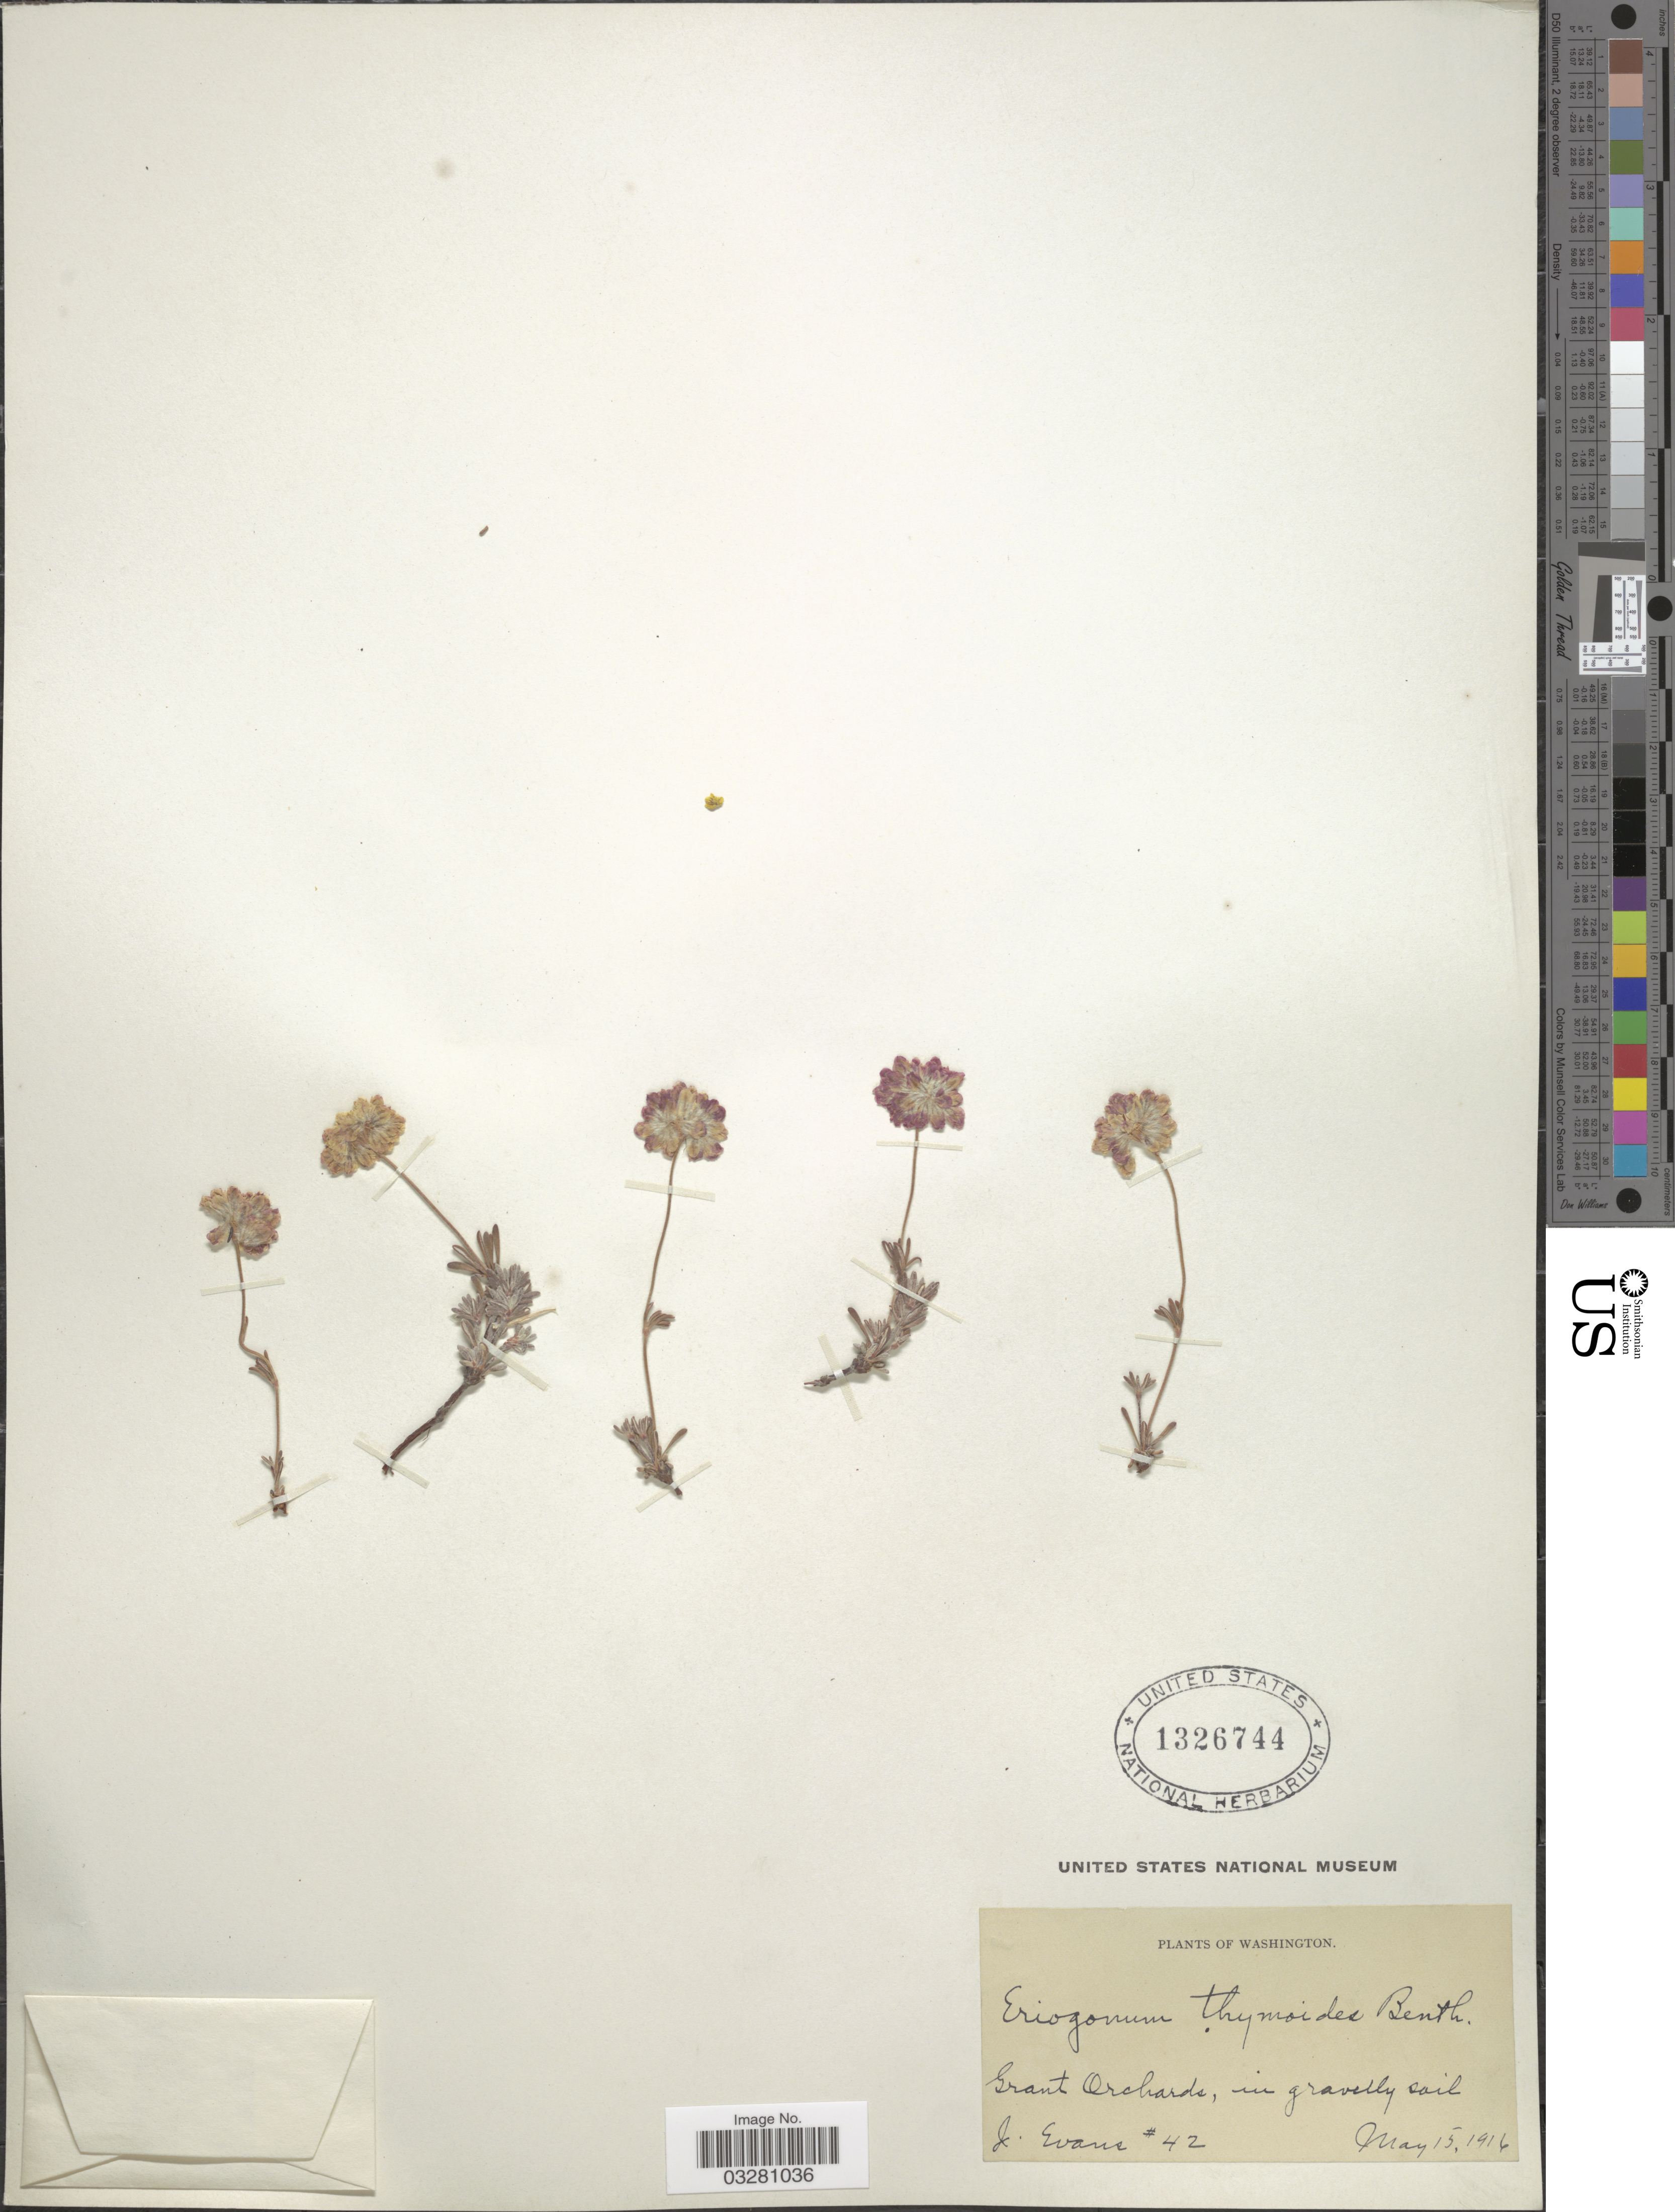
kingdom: Plantae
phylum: Tracheophyta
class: Magnoliopsida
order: Caryophyllales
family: Polygonaceae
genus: Eriogonum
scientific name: Eriogonum thymoides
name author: Benth. in DC.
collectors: J. Evans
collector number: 42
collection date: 1916-05-15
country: United States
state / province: Washington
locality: Grant Orchards.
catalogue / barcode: US 1326744